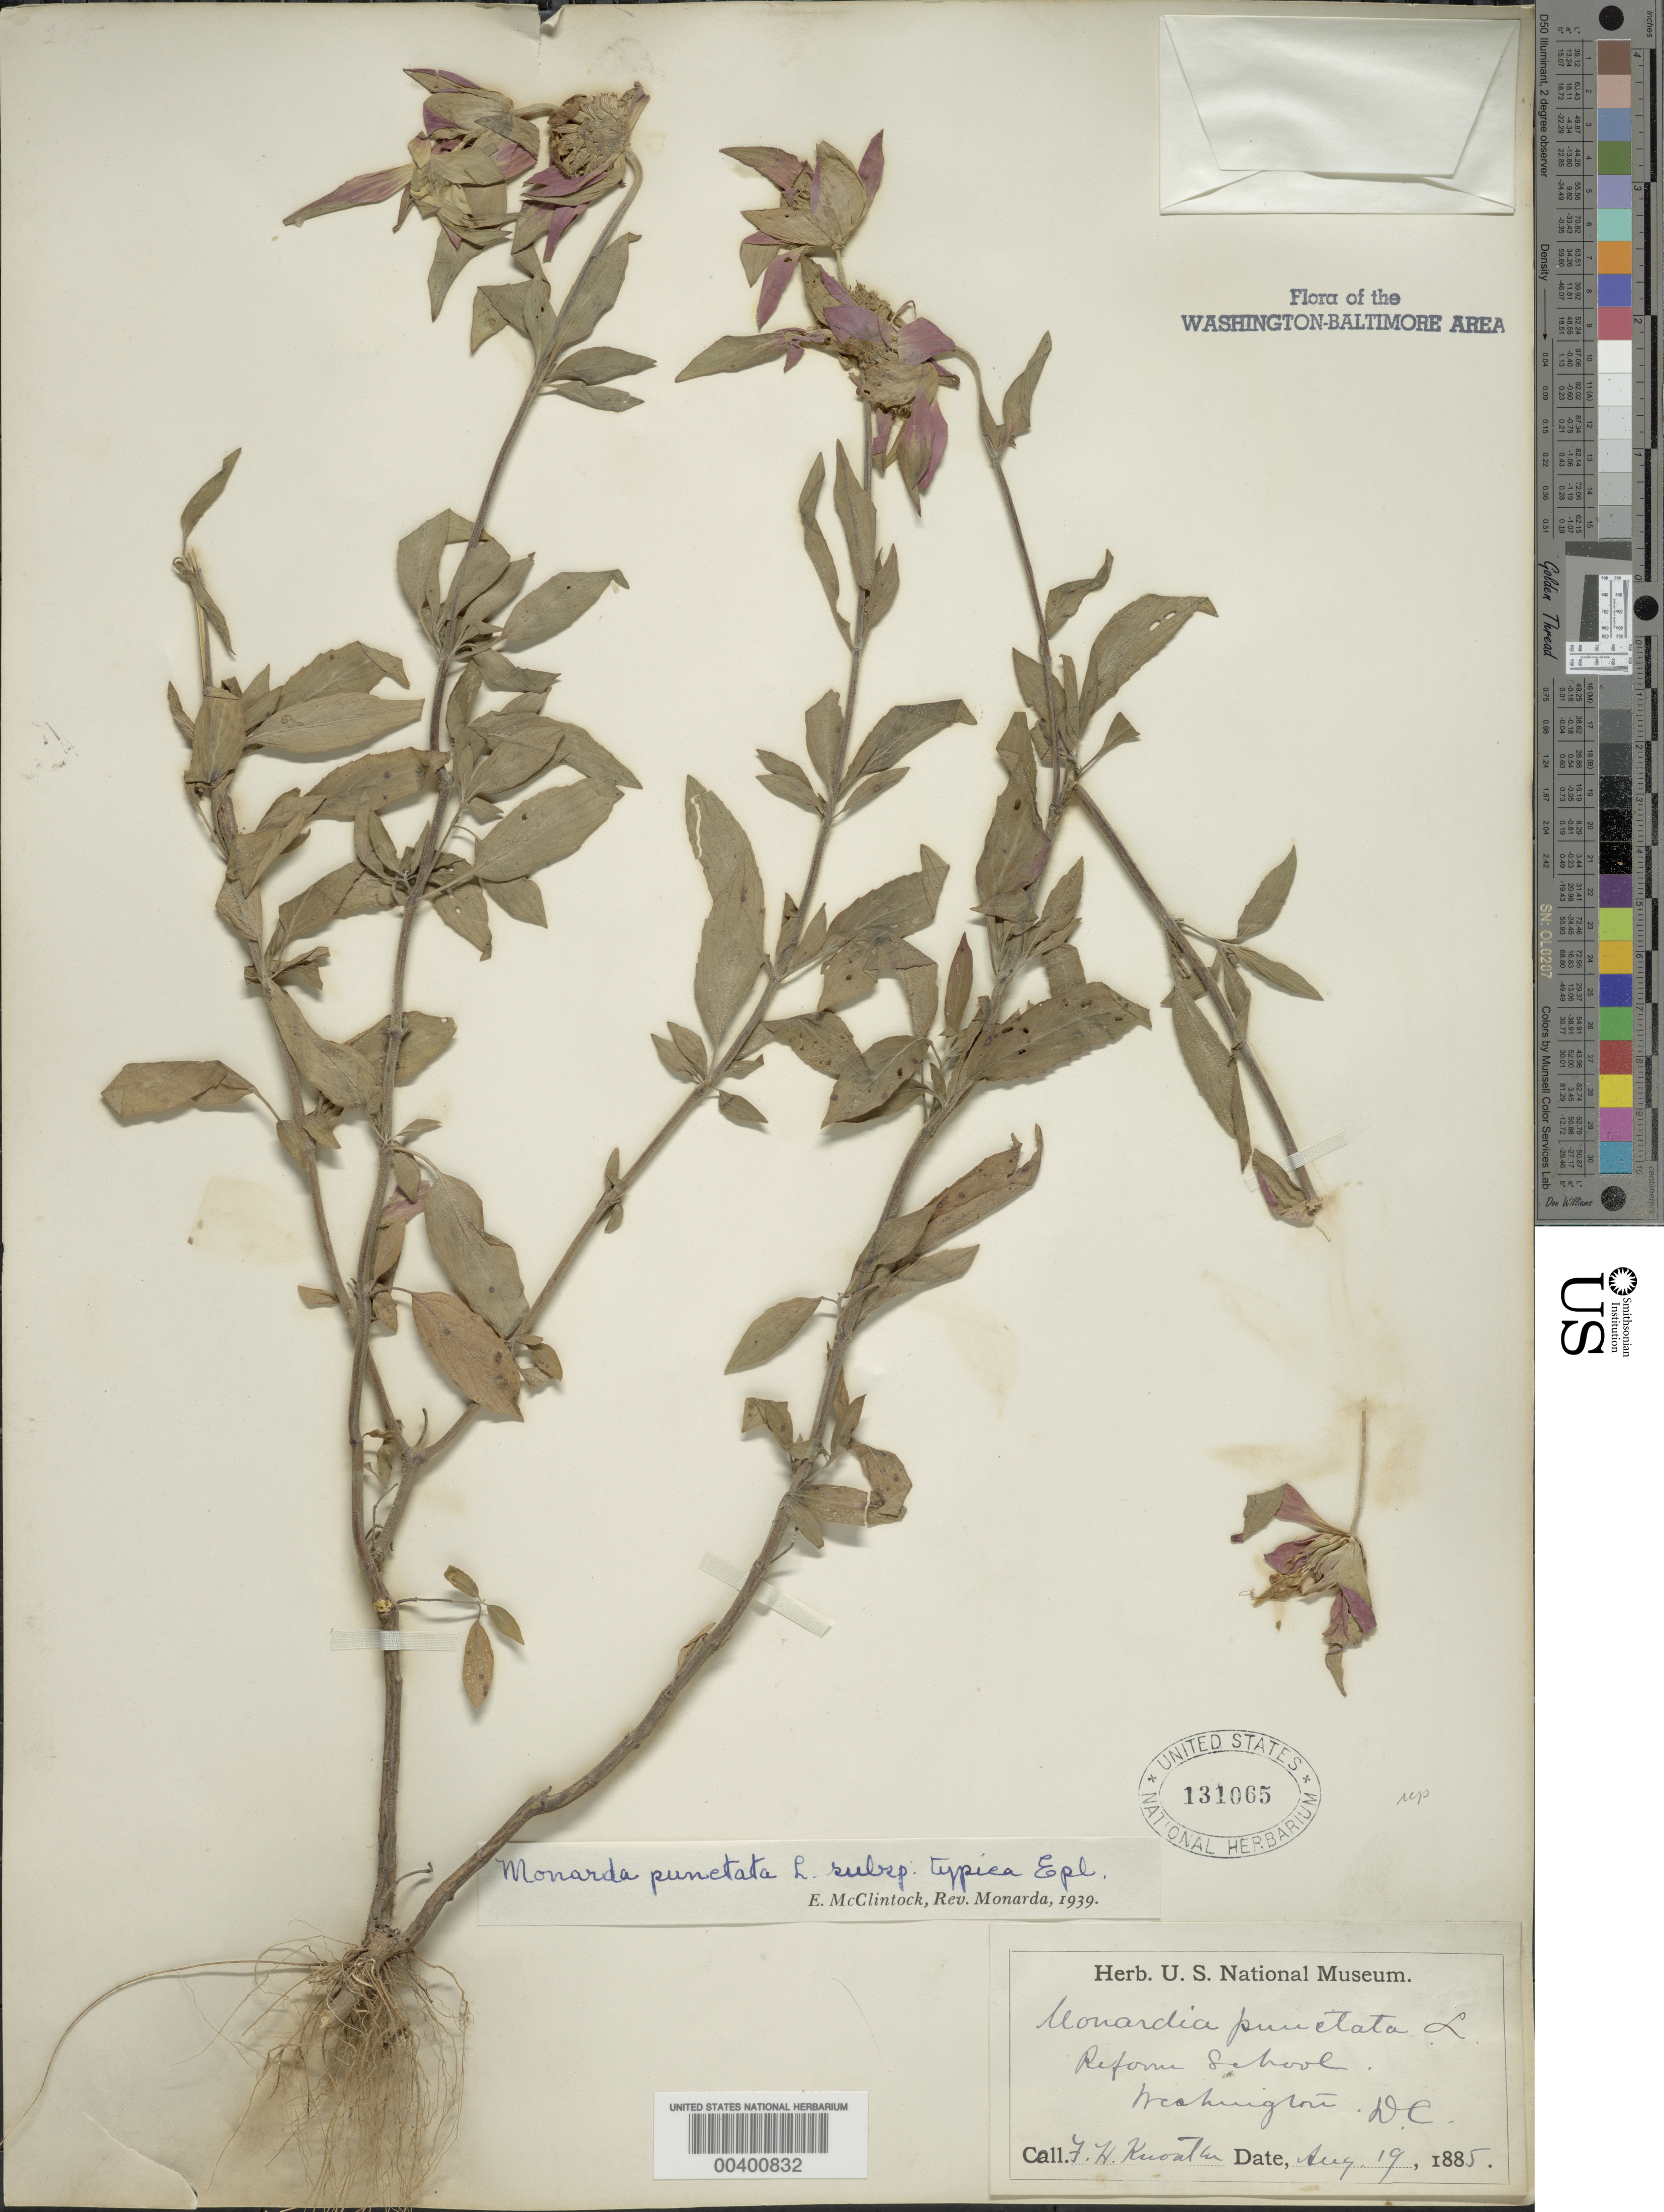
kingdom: Plantae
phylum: Tracheophyta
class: Magnoliopsida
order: Lamiales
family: Lamiaceae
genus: Monarda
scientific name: Monarda punctata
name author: L.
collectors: F. H. Knowlton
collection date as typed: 19 Aug 1885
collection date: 1885-08-19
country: United States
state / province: District of Columbia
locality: Reform School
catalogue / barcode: US 131065